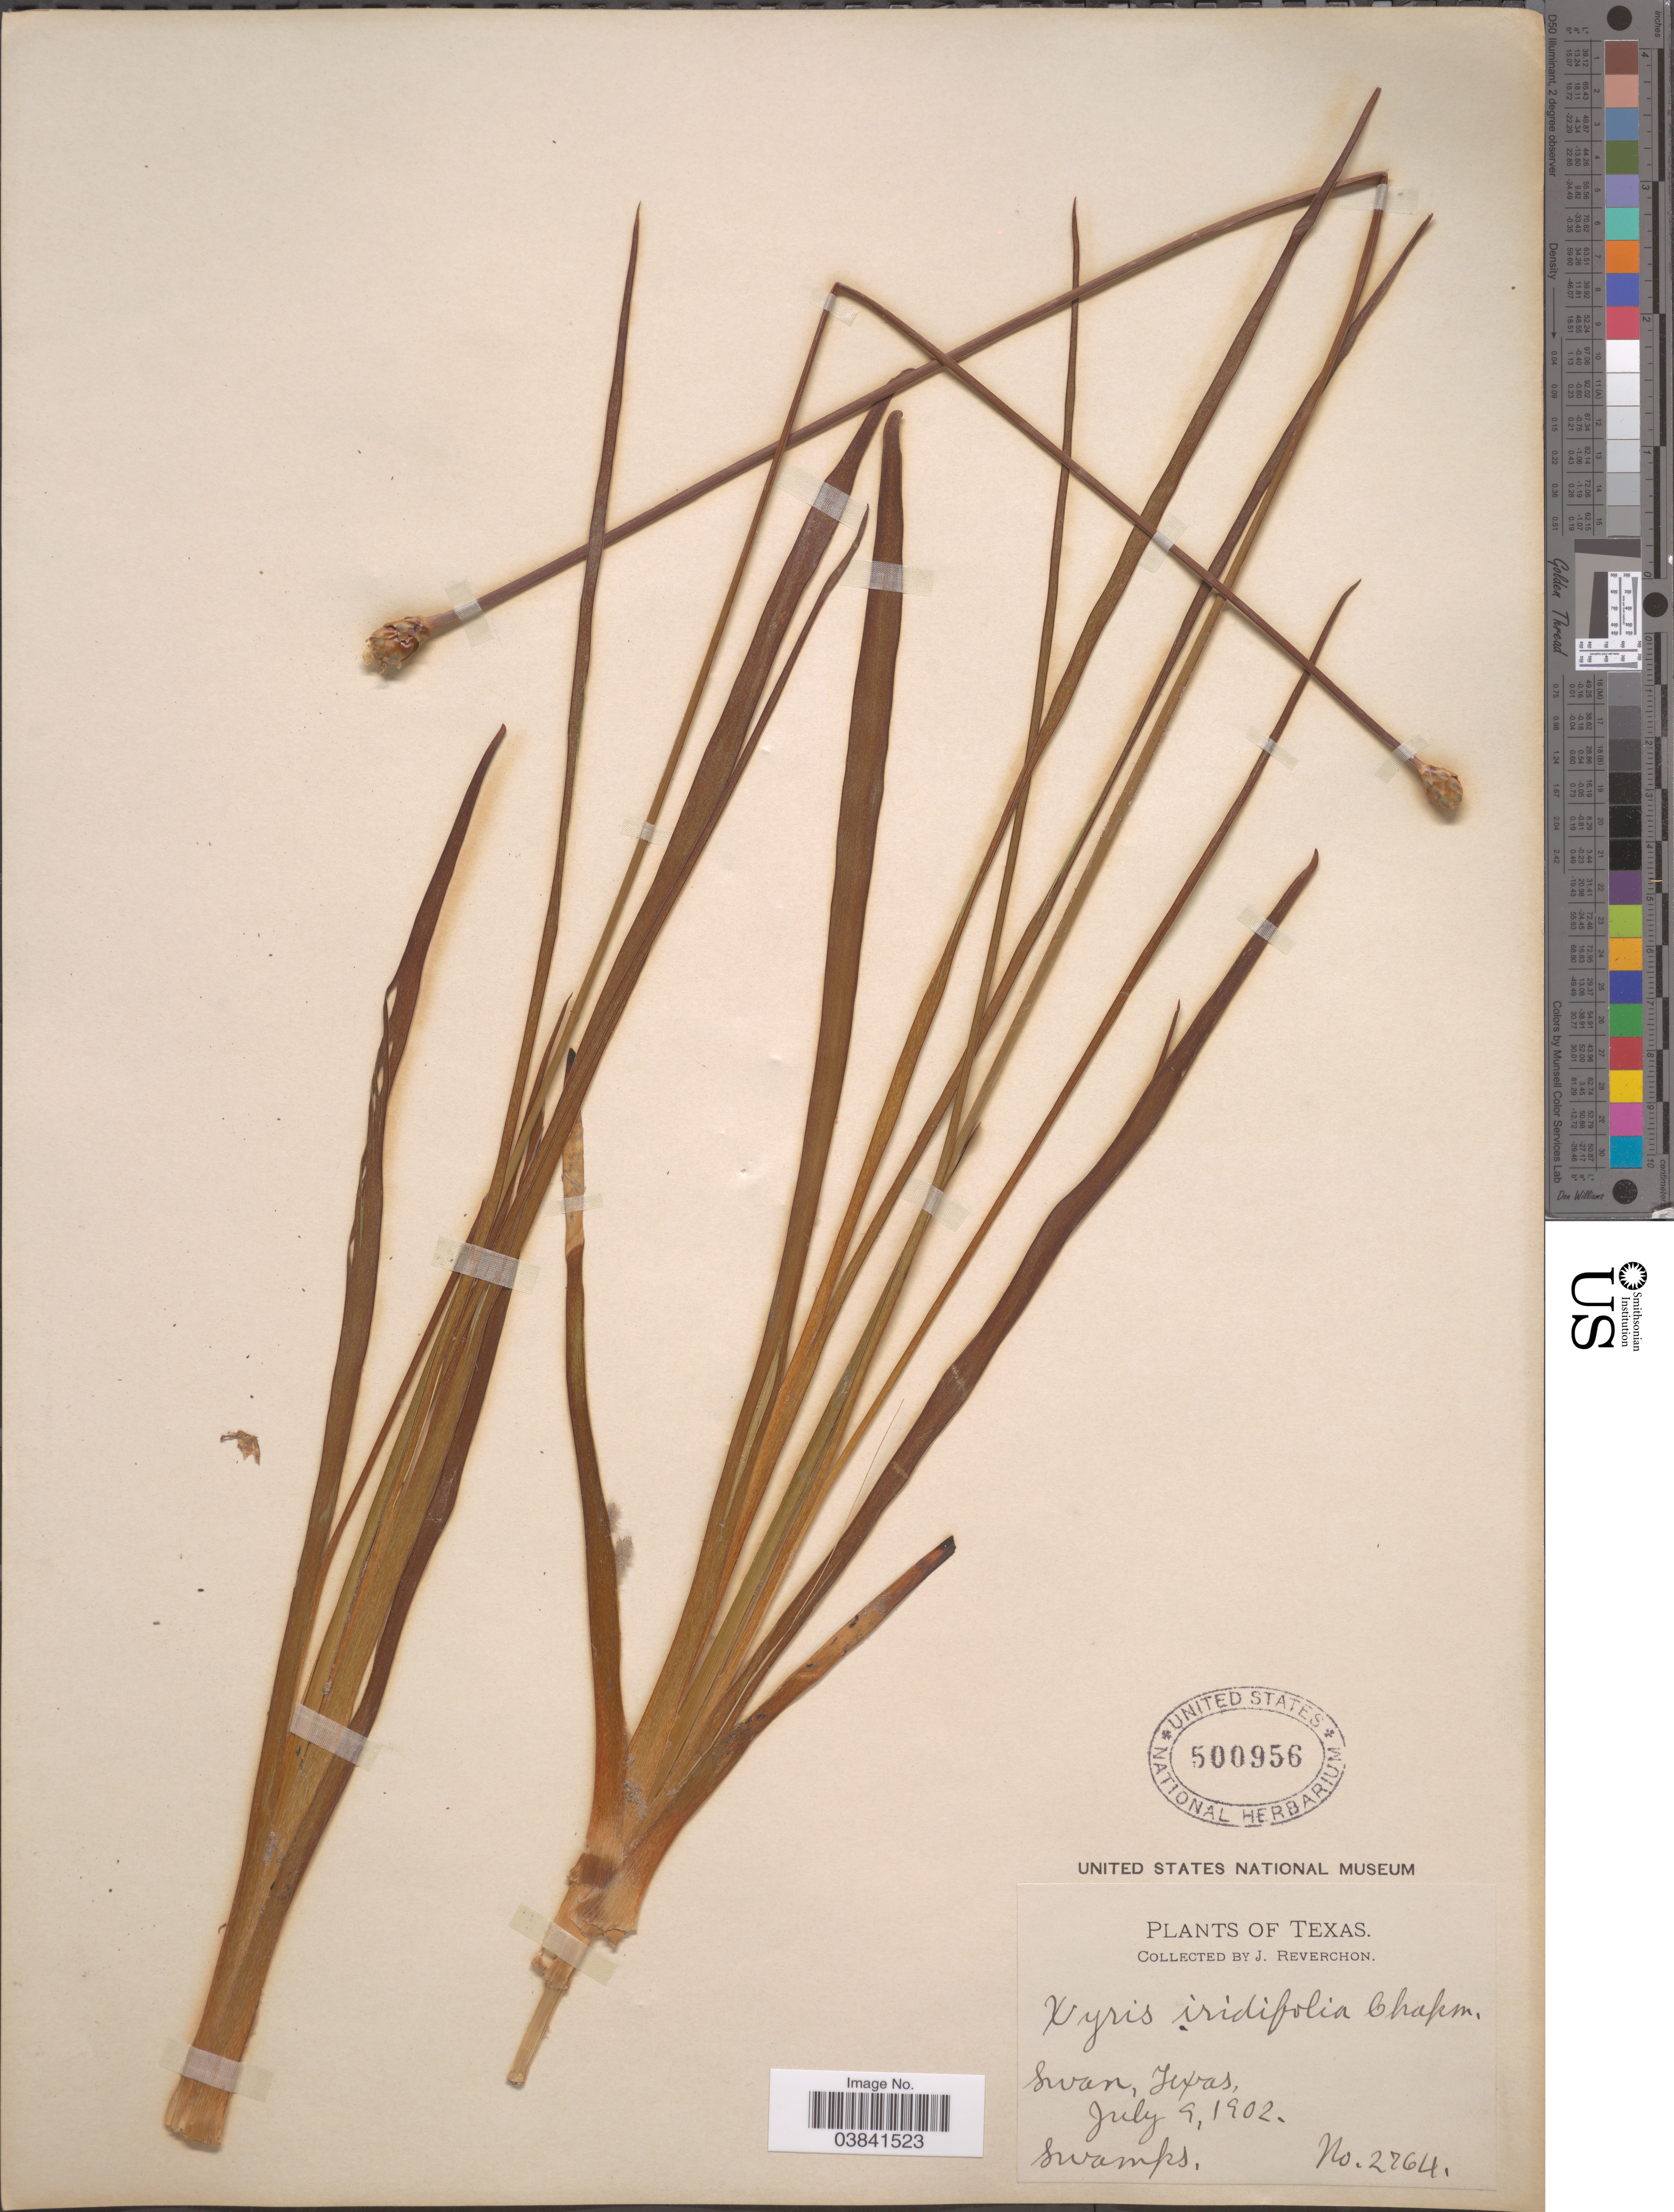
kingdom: Plantae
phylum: Tracheophyta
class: Liliopsida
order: Poales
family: Xyridaceae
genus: Xyris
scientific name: Xyris iridifolia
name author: Chapm.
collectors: J. Reverchon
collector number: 2764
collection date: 1902-07-09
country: United States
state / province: Texas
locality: Swan.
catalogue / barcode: US 500956